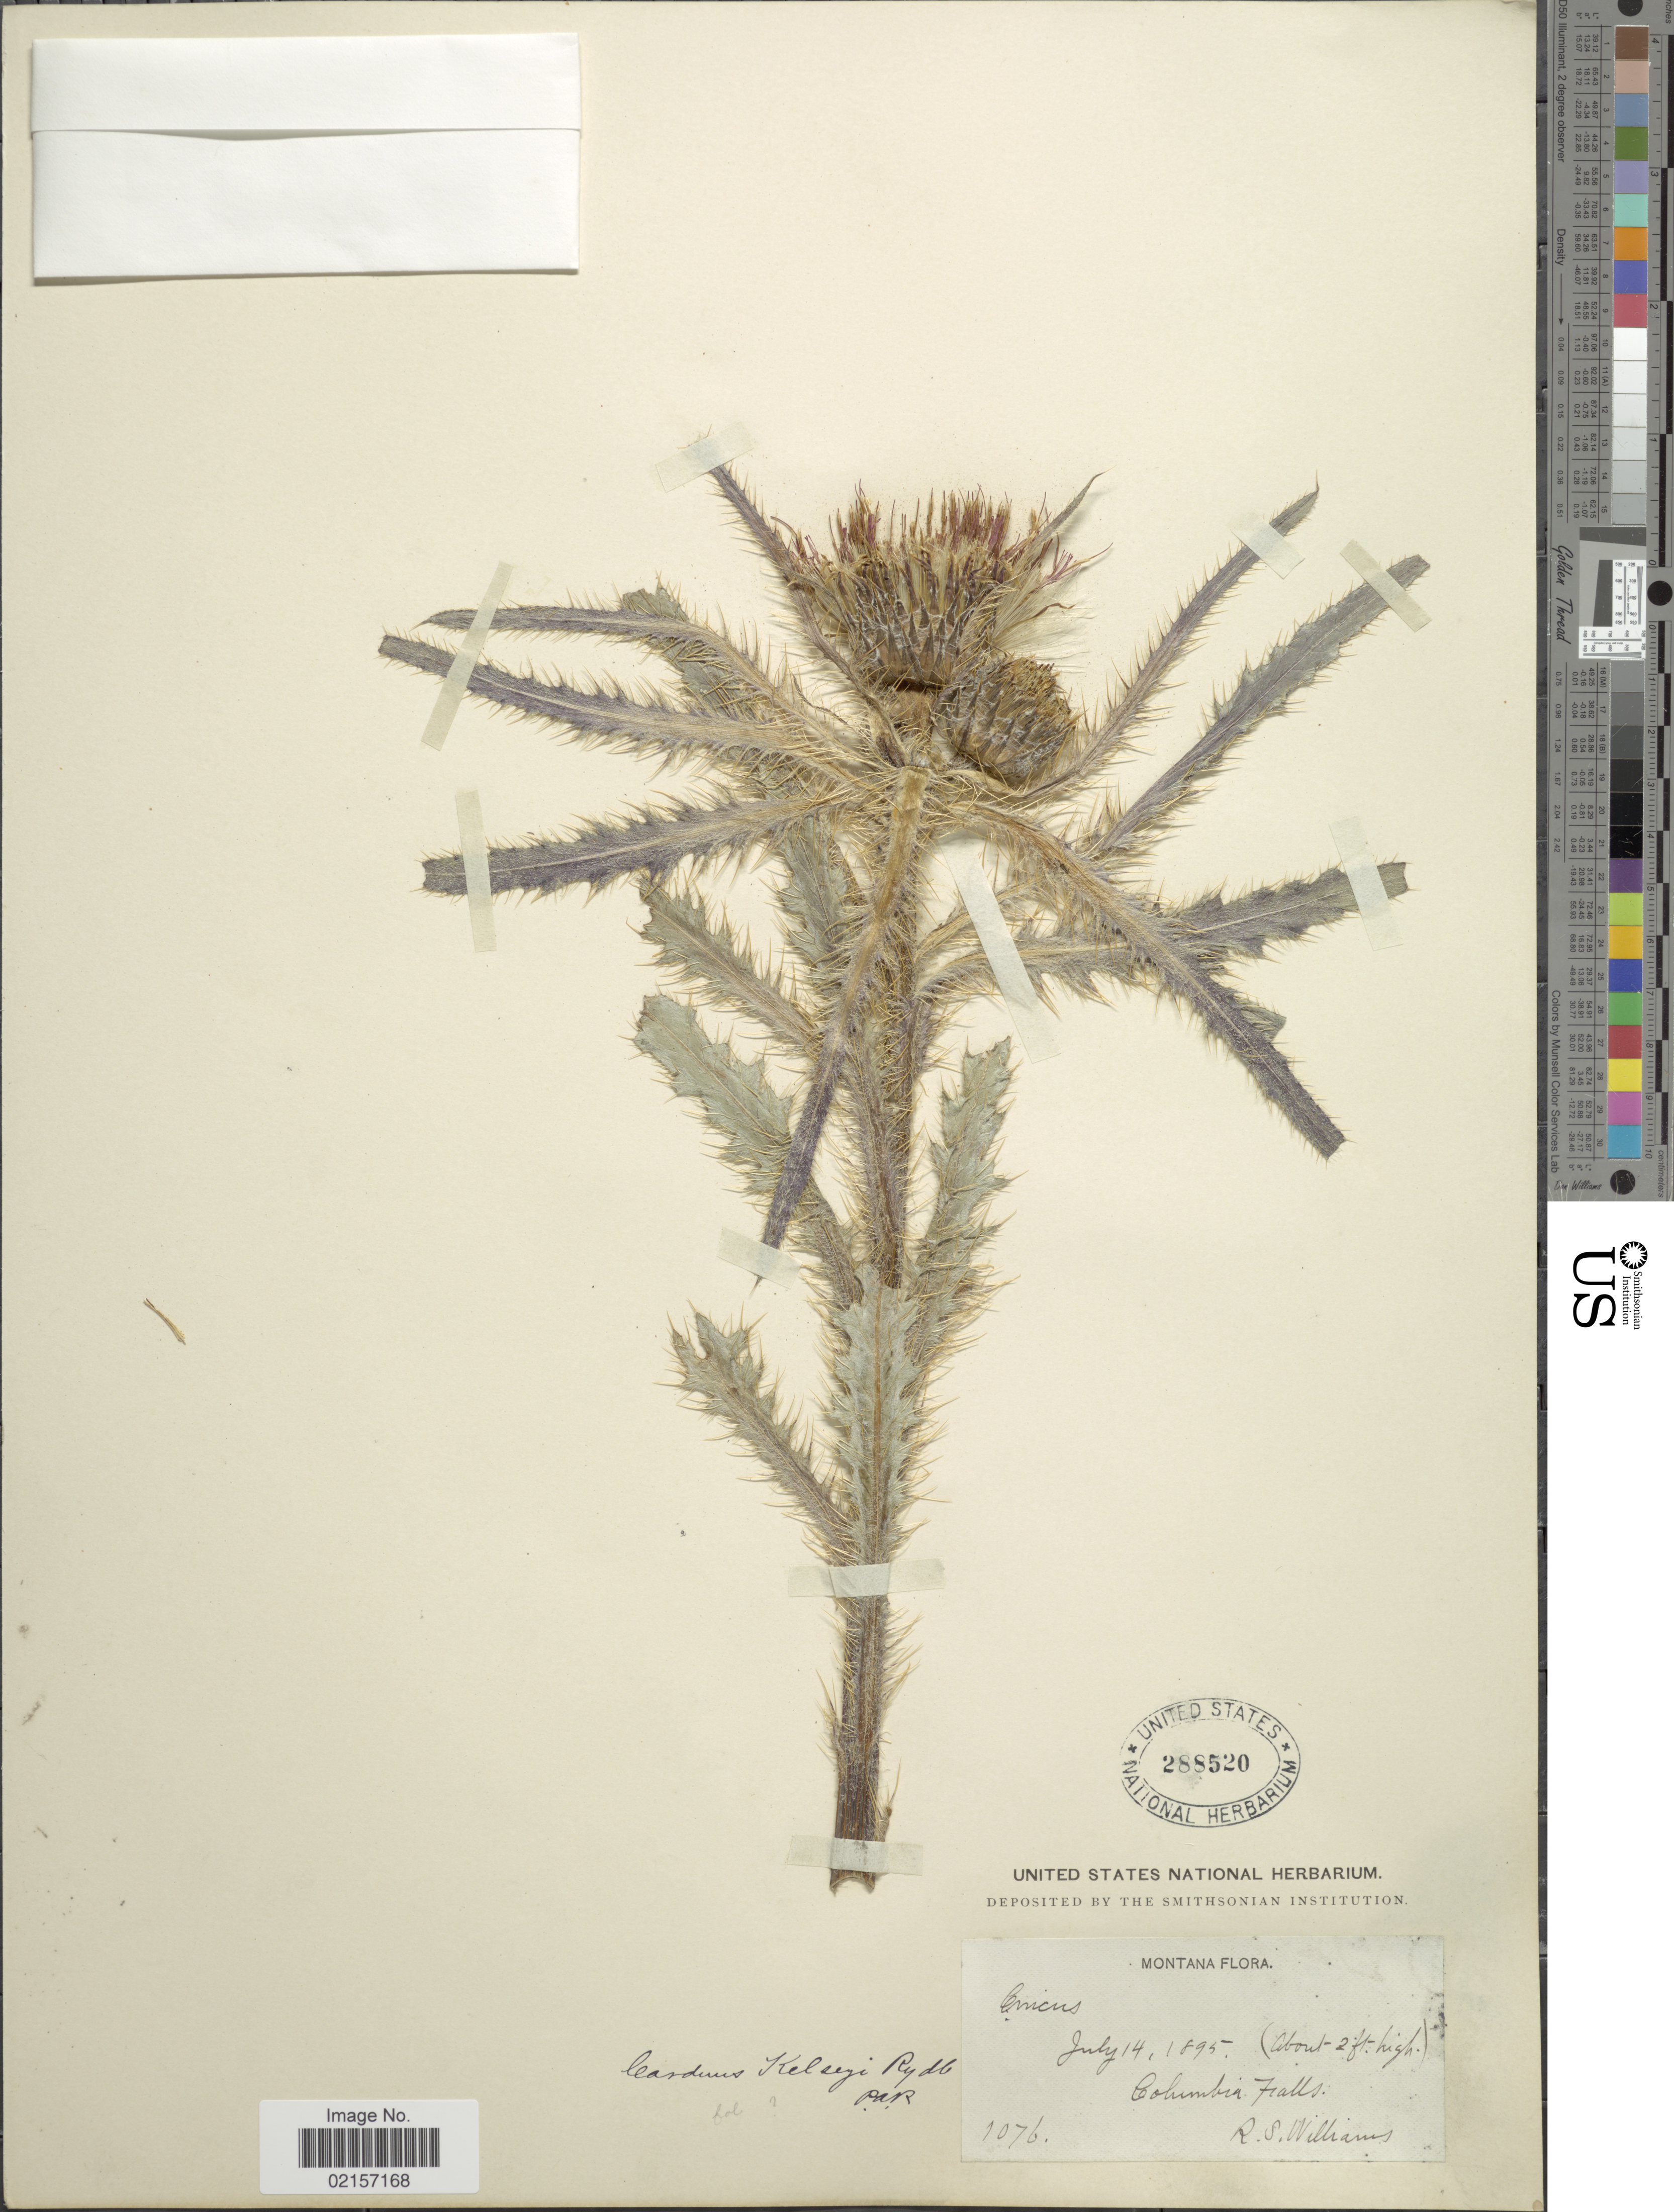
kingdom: Plantae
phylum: Tracheophyta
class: Magnoliopsida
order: Asterales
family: Asteraceae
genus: Cirsium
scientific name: Cirsium scariosum var. coloradense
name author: (Rydb.) D.J. Keil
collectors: R. S. Williams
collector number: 1076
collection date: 1895-07-14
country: United States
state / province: Montana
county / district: Flathead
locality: Columbia Falls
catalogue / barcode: US 288520